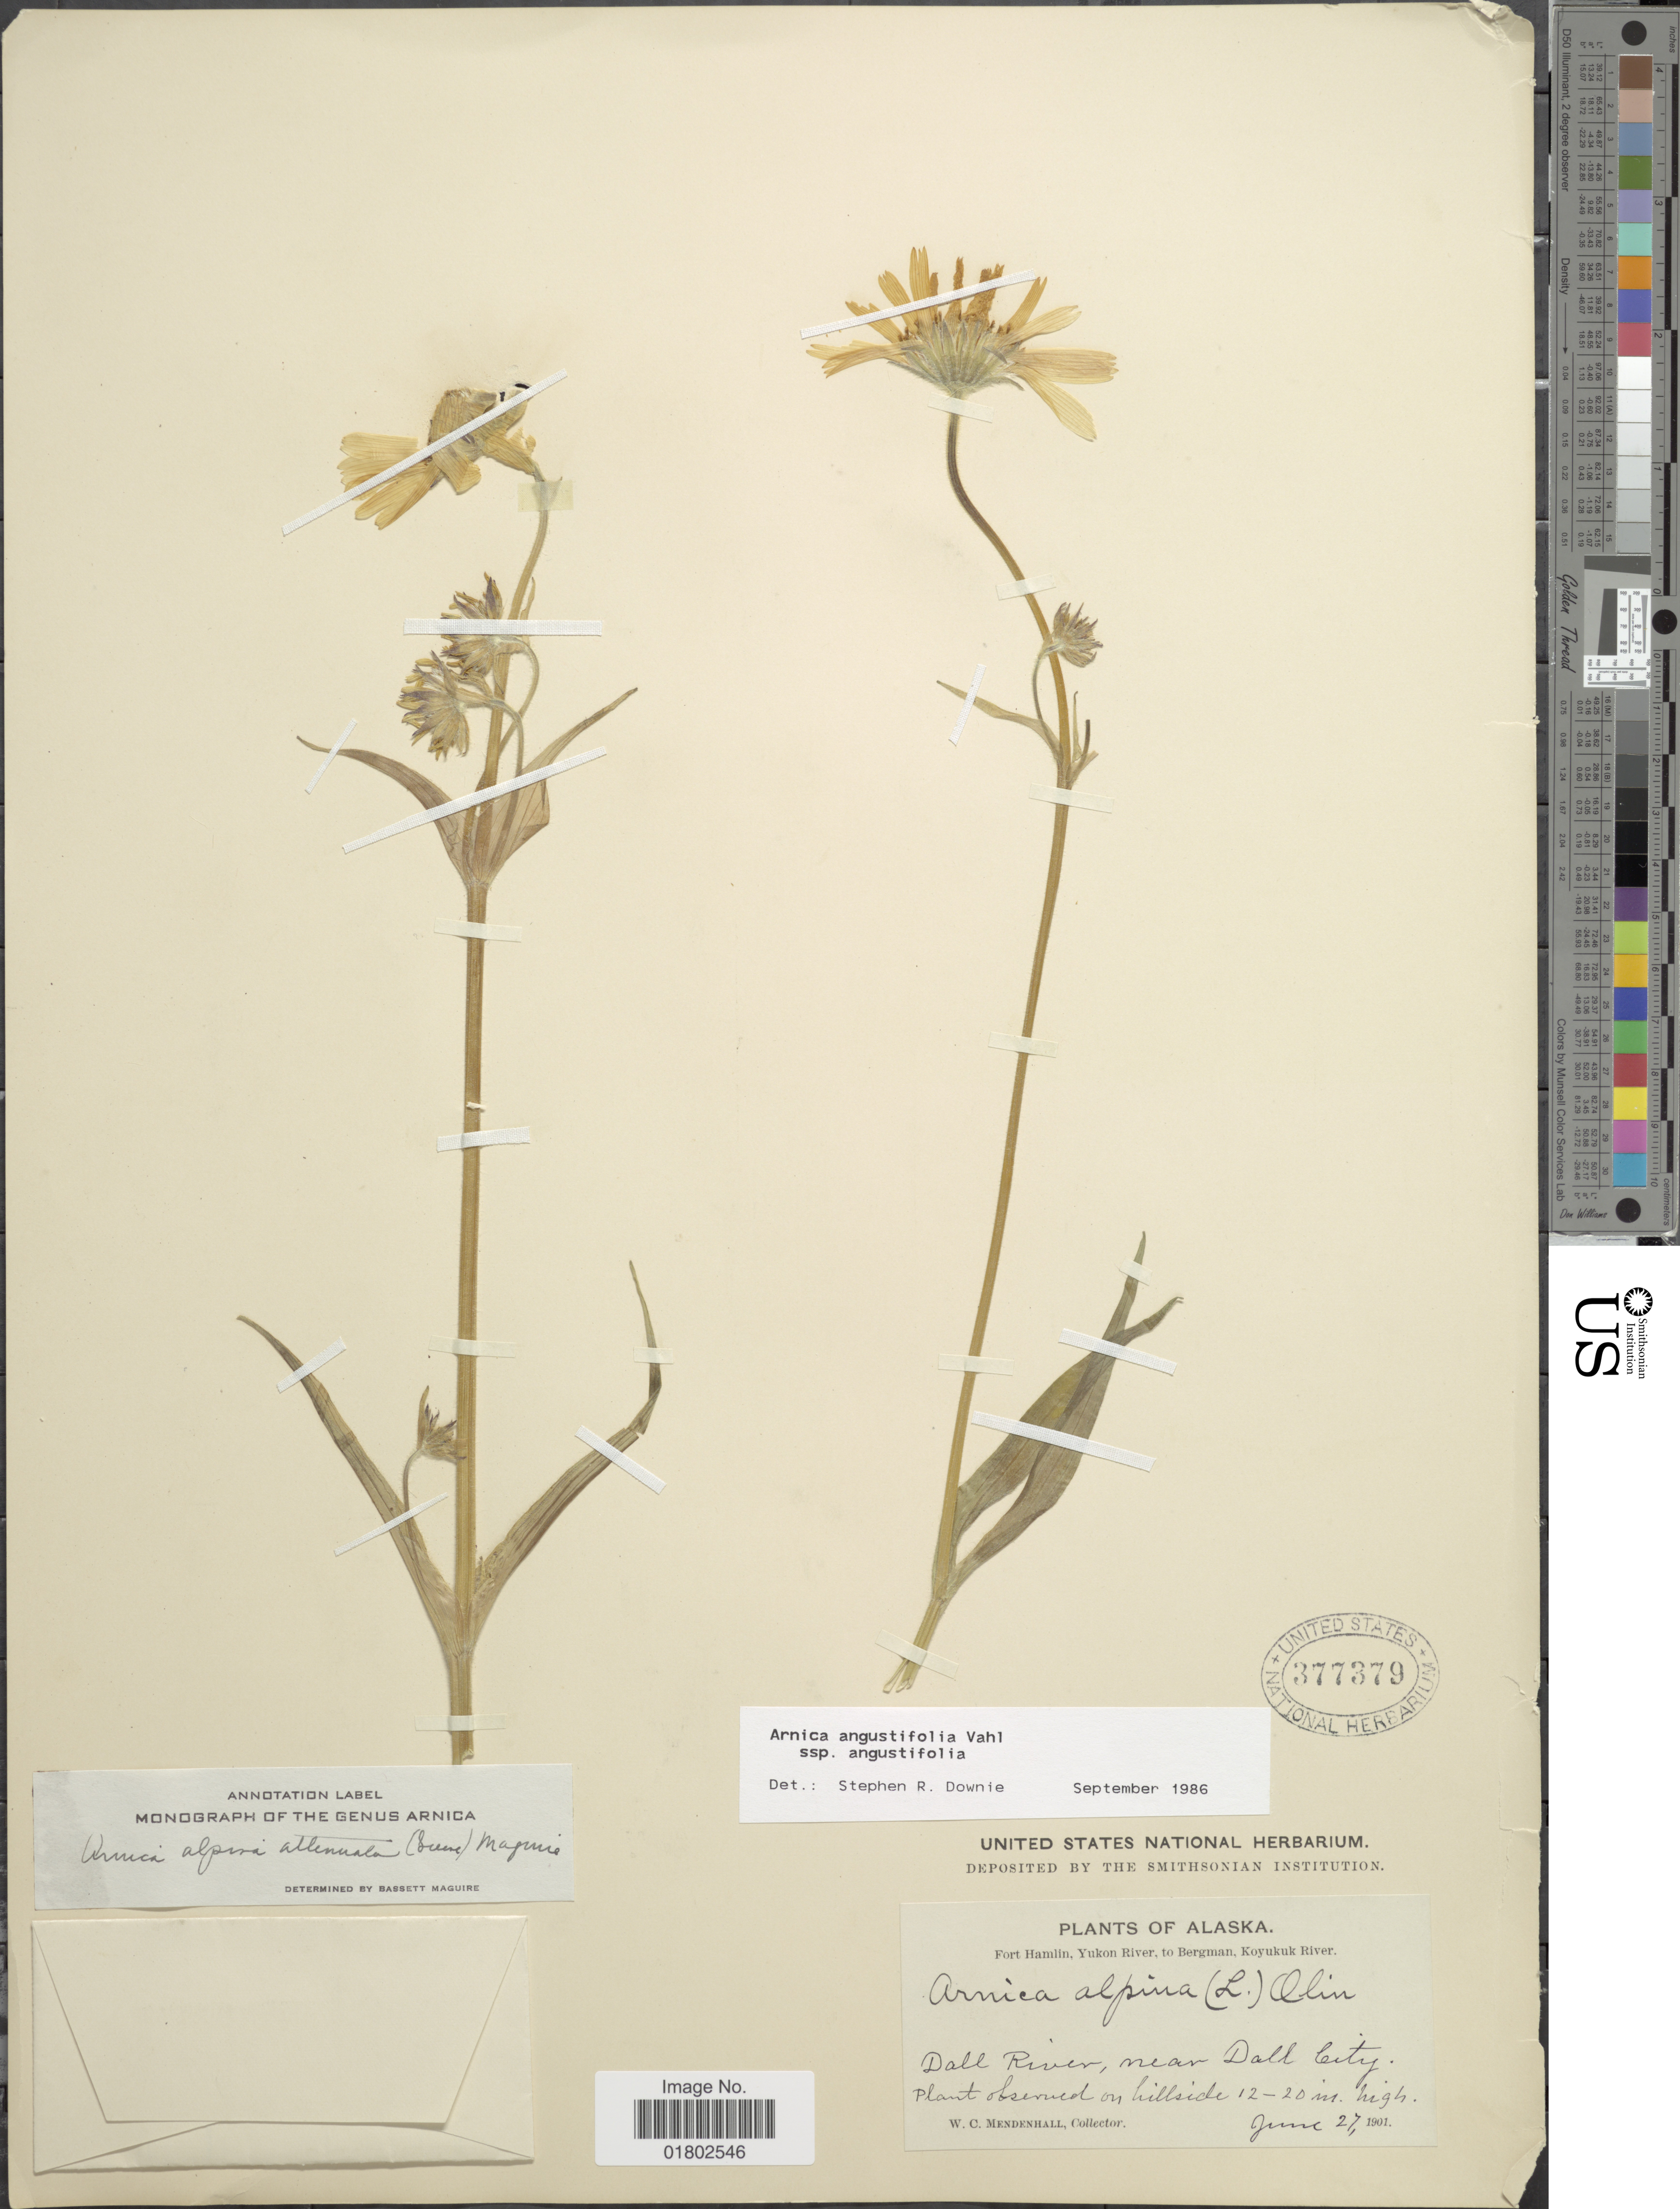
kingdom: Plantae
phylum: Tracheophyta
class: Magnoliopsida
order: Asterales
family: Asteraceae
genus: Arnica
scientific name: Arnica angustifolia subsp. angustifolia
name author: Vahl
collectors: W. Mendenhall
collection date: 1901-06-27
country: United States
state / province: Alaska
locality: Dall River, near Dall City. Fort Hamlin, Yukon River, to Bergman, Koyukuk River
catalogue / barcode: US 377379